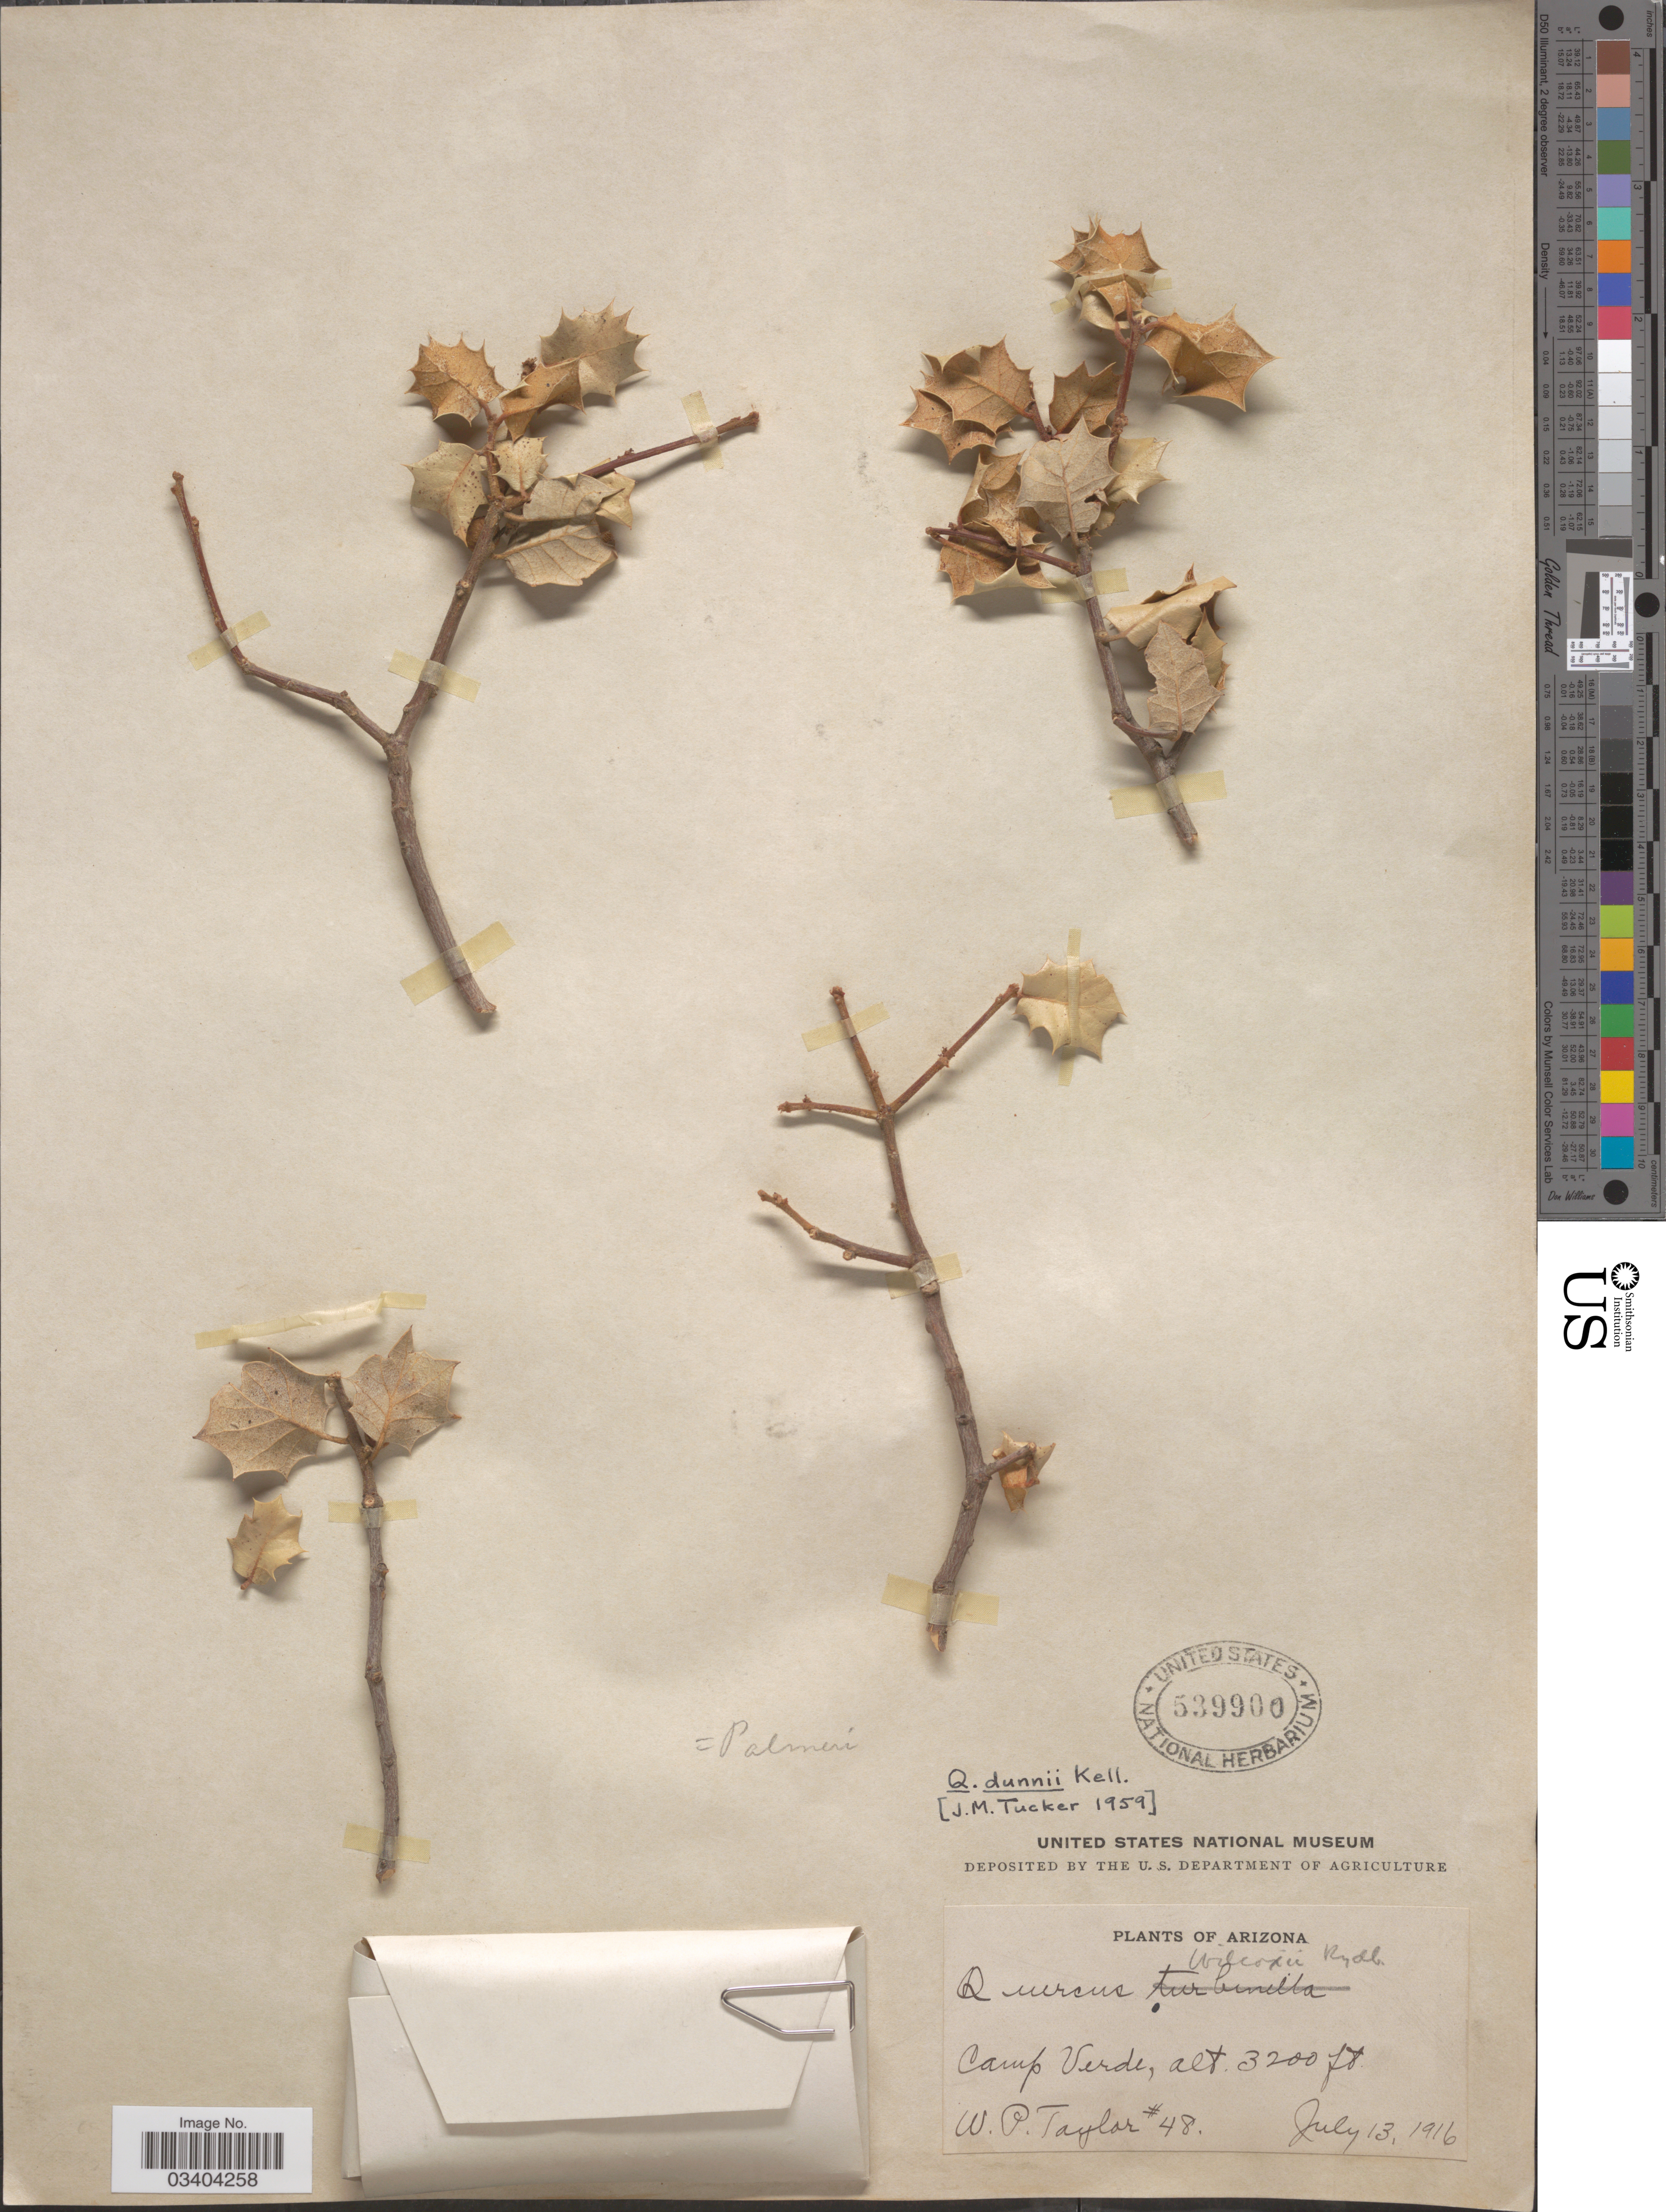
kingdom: Plantae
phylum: Tracheophyta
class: Magnoliopsida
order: Fagales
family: Fagaceae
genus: Quercus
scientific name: Quercus dunnii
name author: Kellogg ex Curran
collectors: W. P. Taylor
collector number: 48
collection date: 1916-07-13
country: United States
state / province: Arizona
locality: Camp Verde.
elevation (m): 975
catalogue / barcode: US 539900